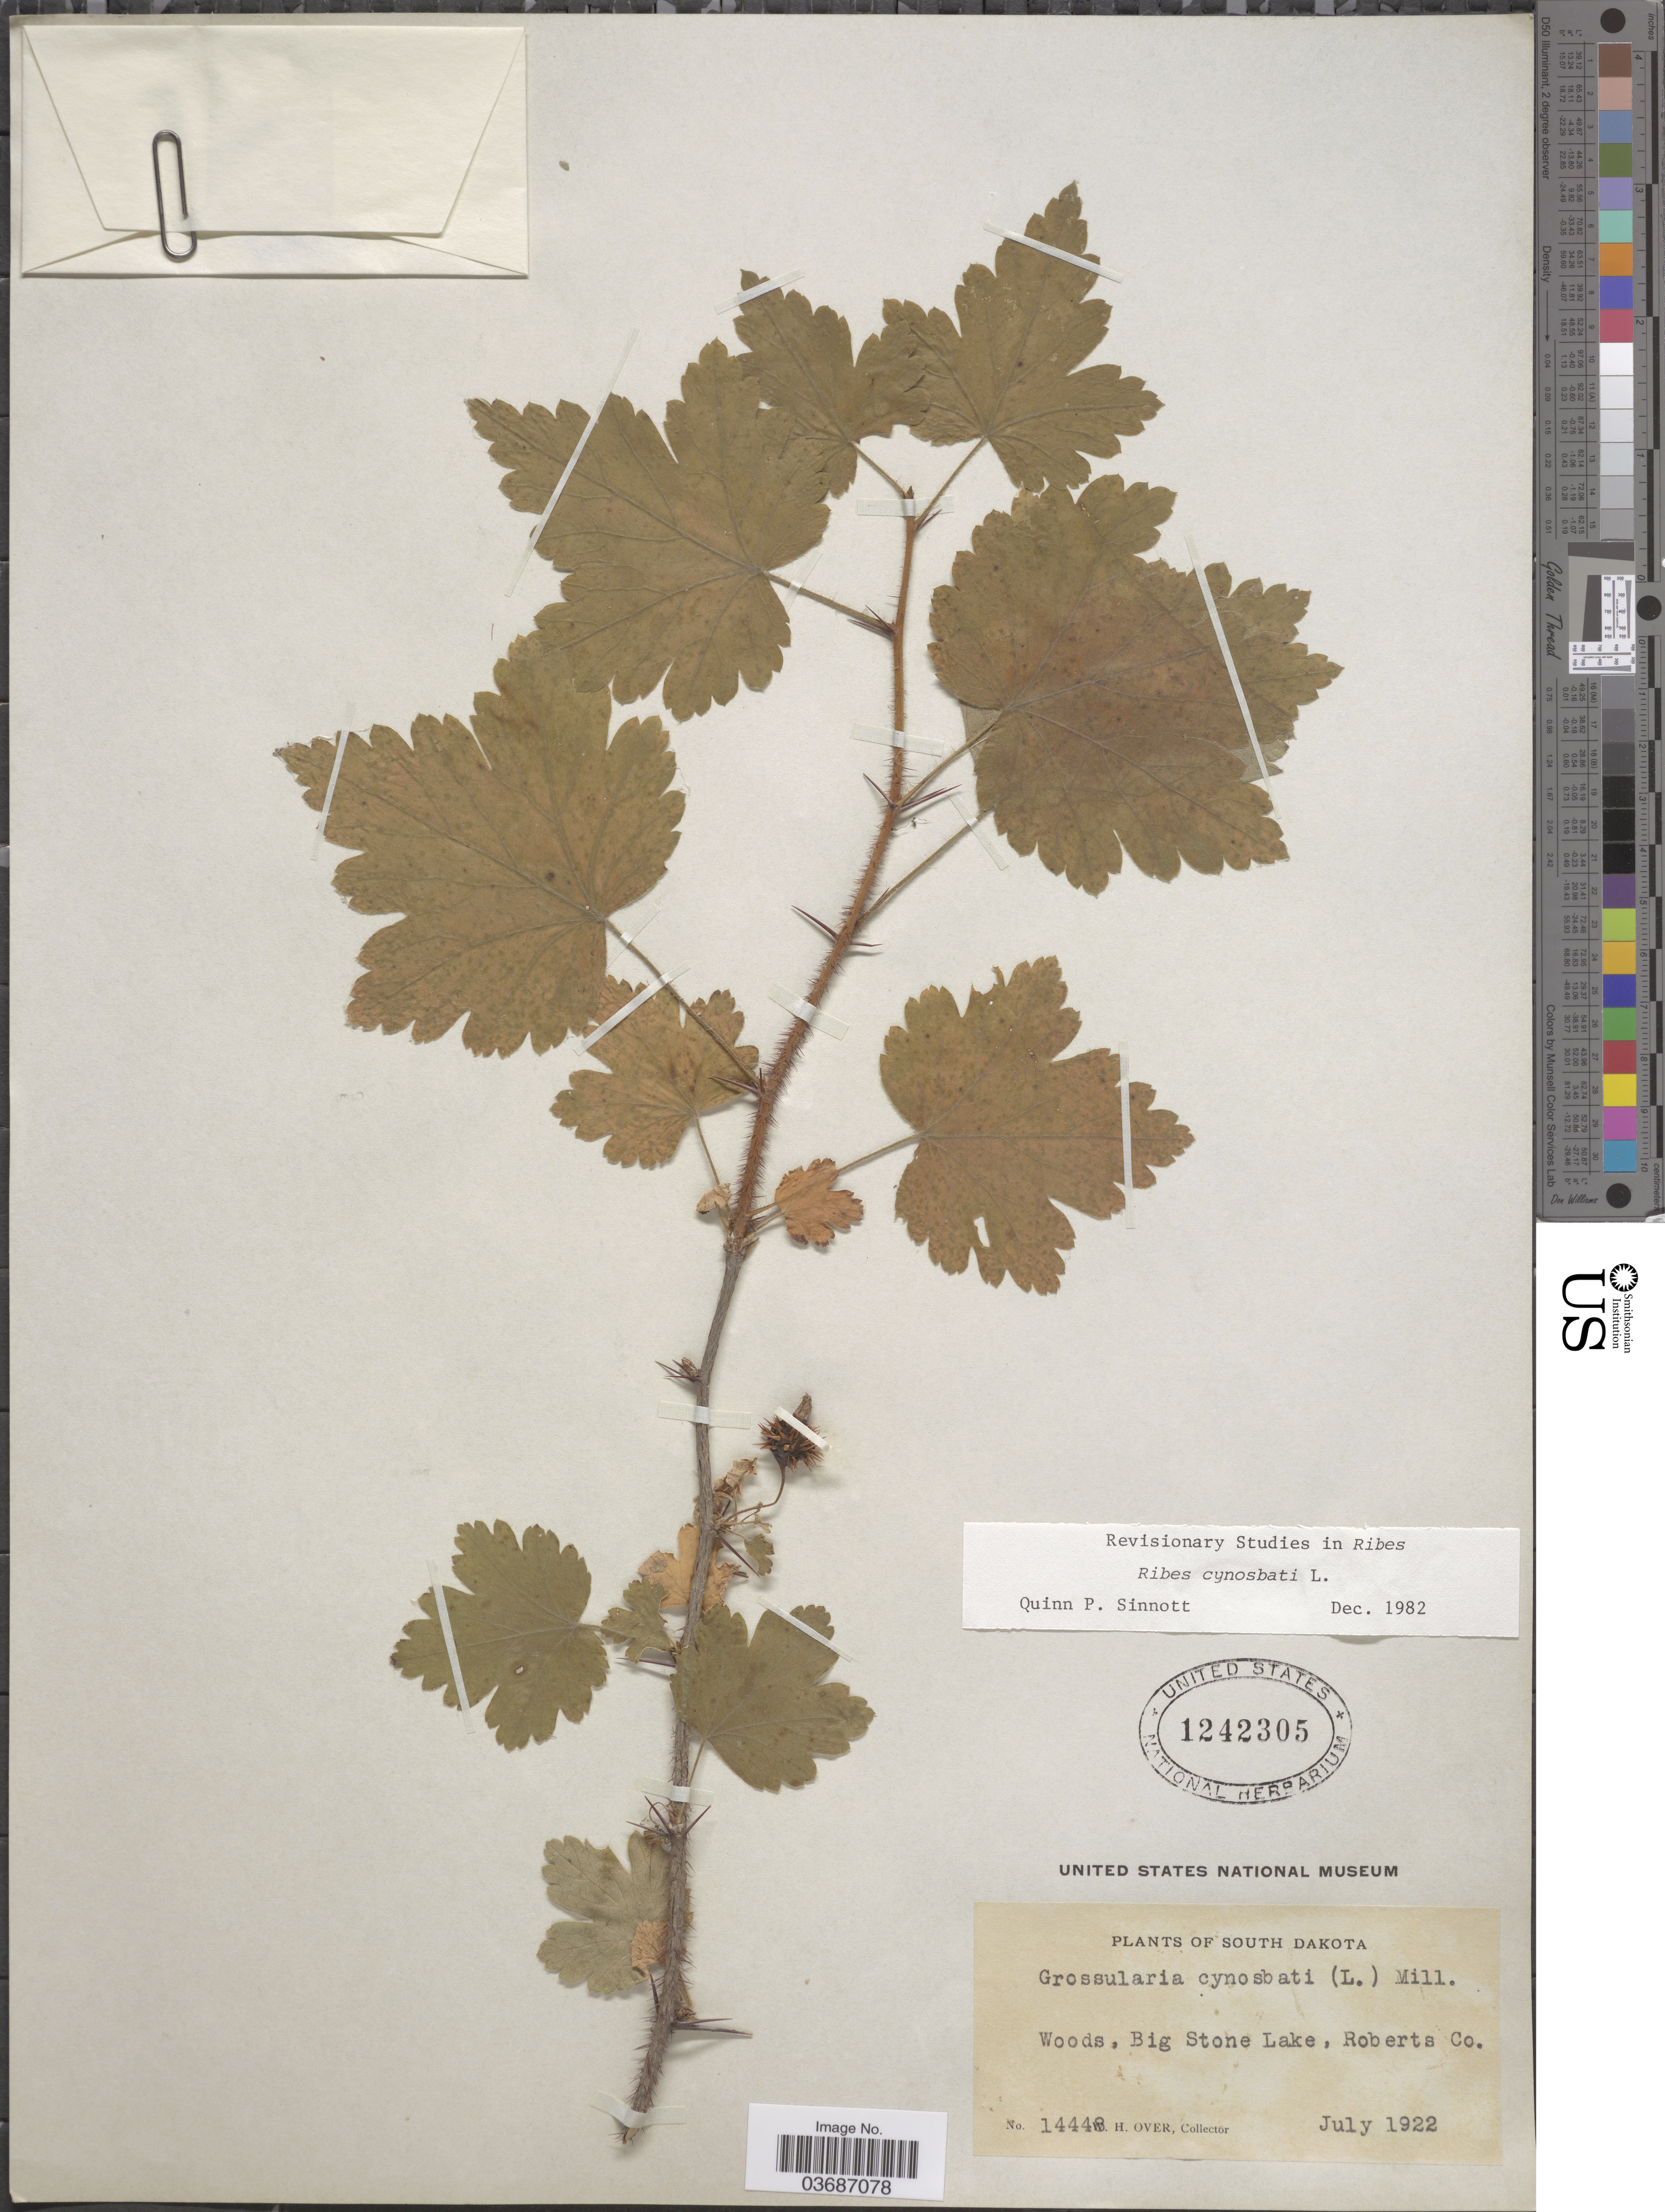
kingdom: Plantae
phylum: Tracheophyta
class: Magnoliopsida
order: Saxifragales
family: Grossulariaceae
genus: Ribes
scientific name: Ribes cynosbati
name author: L.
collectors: W. Over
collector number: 14448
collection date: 1922-07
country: United States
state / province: South Dakota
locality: Woods, Big Stone Lake, Roberts Co.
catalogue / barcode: US 1242305